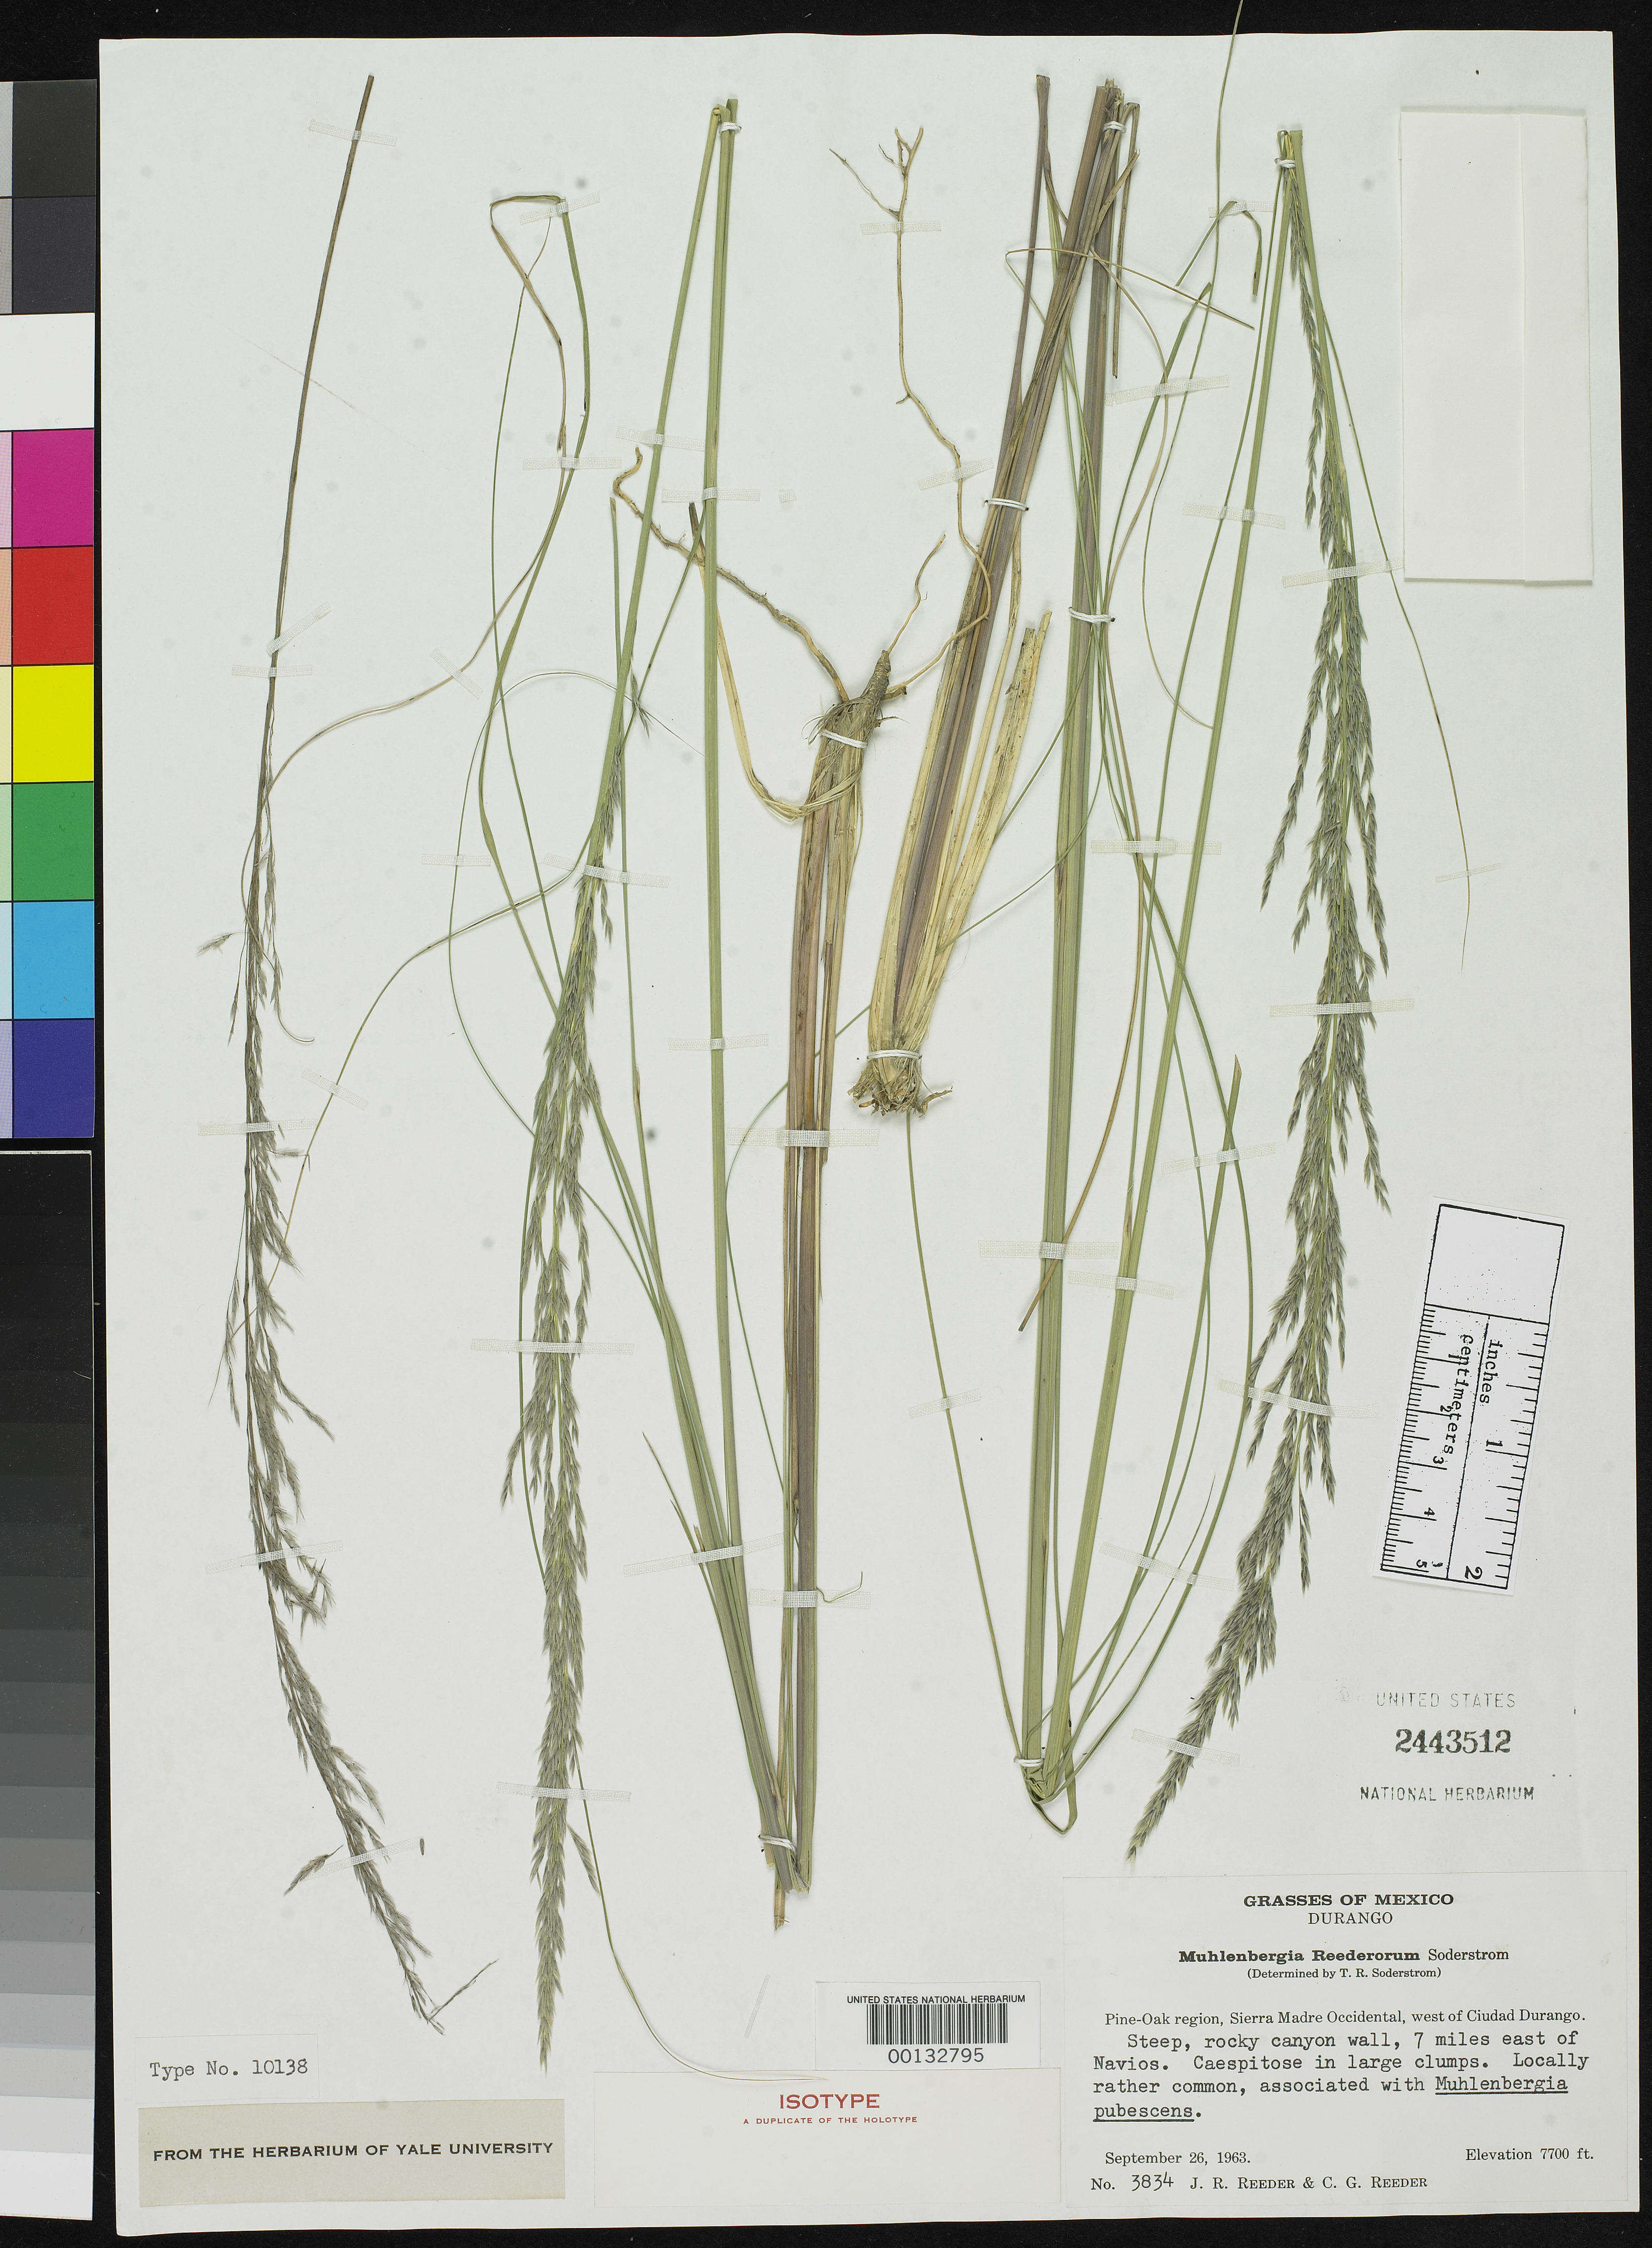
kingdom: Plantae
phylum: Tracheophyta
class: Liliopsida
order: Poales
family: Poaceae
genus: Muhlenbergia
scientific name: Muhlenbergia reederorum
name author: Soderstr.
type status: Isotype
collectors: J. R. Reeder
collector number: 3834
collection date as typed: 26 Sep 1963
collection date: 1963-09-26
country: Mexico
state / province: Durango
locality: Sierra Madre Occidental, W of Ciudad Durango.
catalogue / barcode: US 2443512